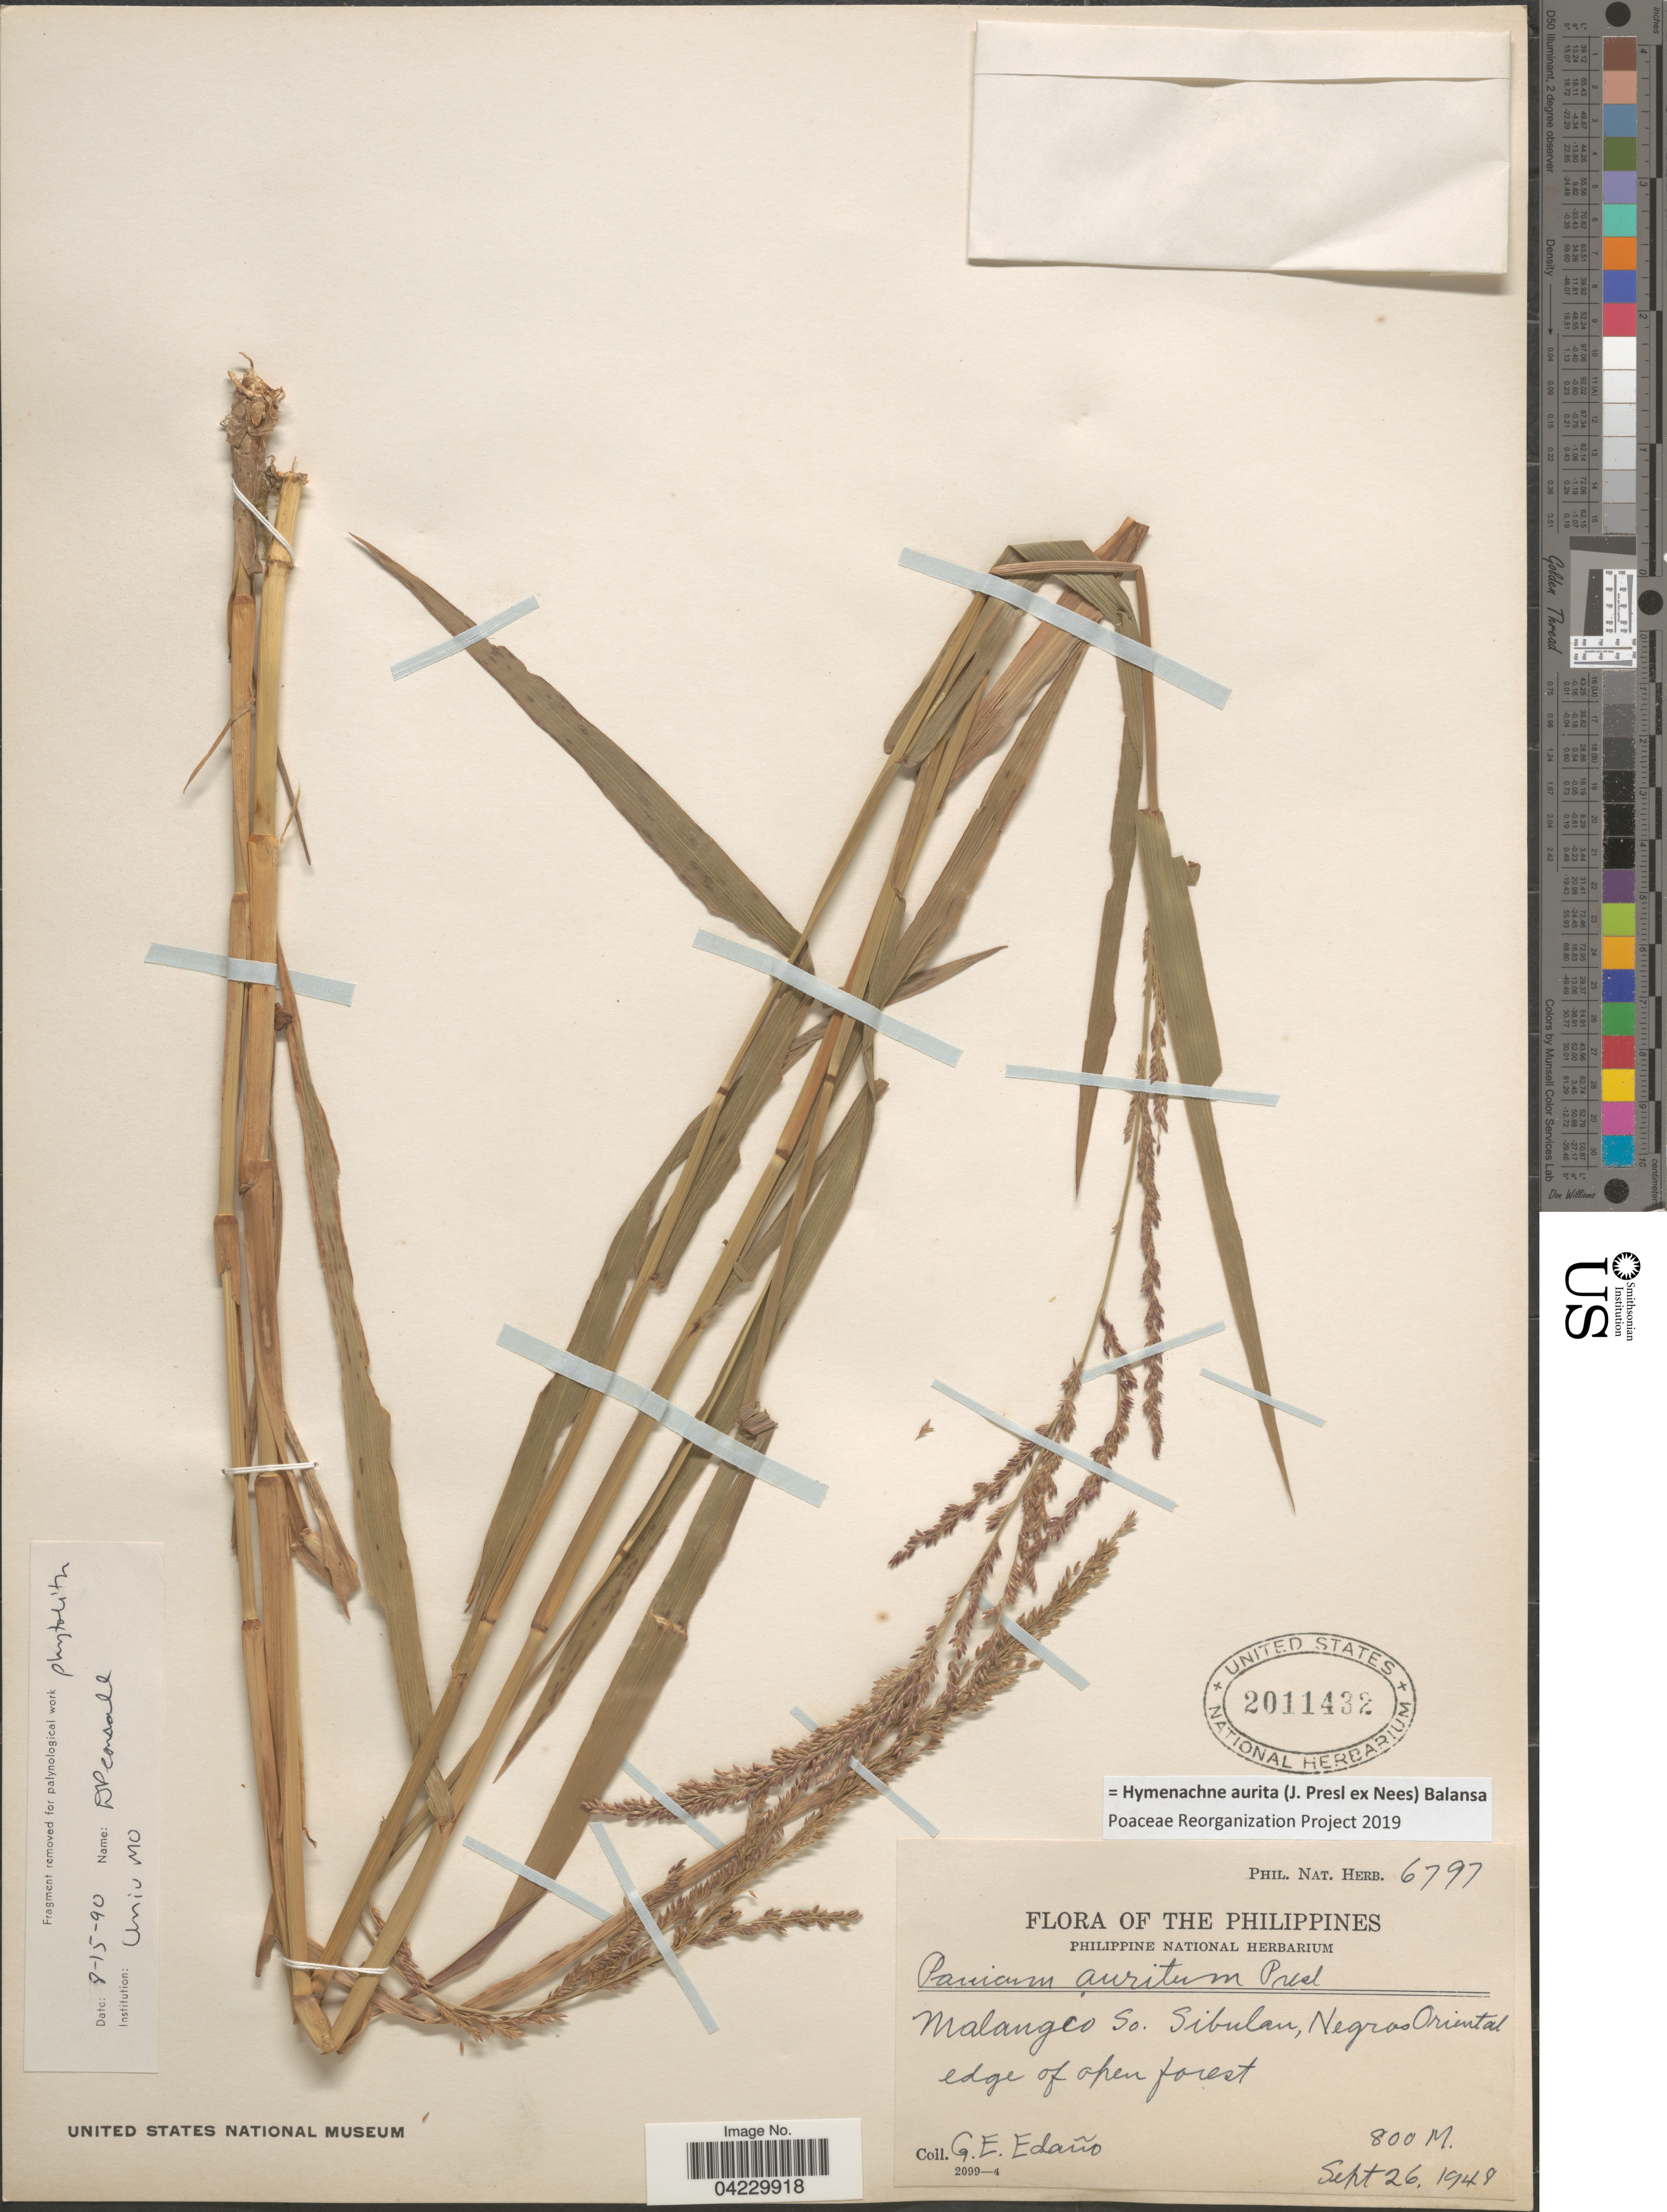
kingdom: Plantae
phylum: Tracheophyta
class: Liliopsida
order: Poales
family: Poaceae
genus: Hymenachne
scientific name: Hymenachne aurita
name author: (J. Presl ex Nees) Balansa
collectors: G. E. Edaño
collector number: Phil. Nat. Herb. 6797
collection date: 1948-09-26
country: Philippines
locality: Malangco So. Sibulan, Negros Oriental edge of open forest.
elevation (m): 800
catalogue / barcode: US 201432